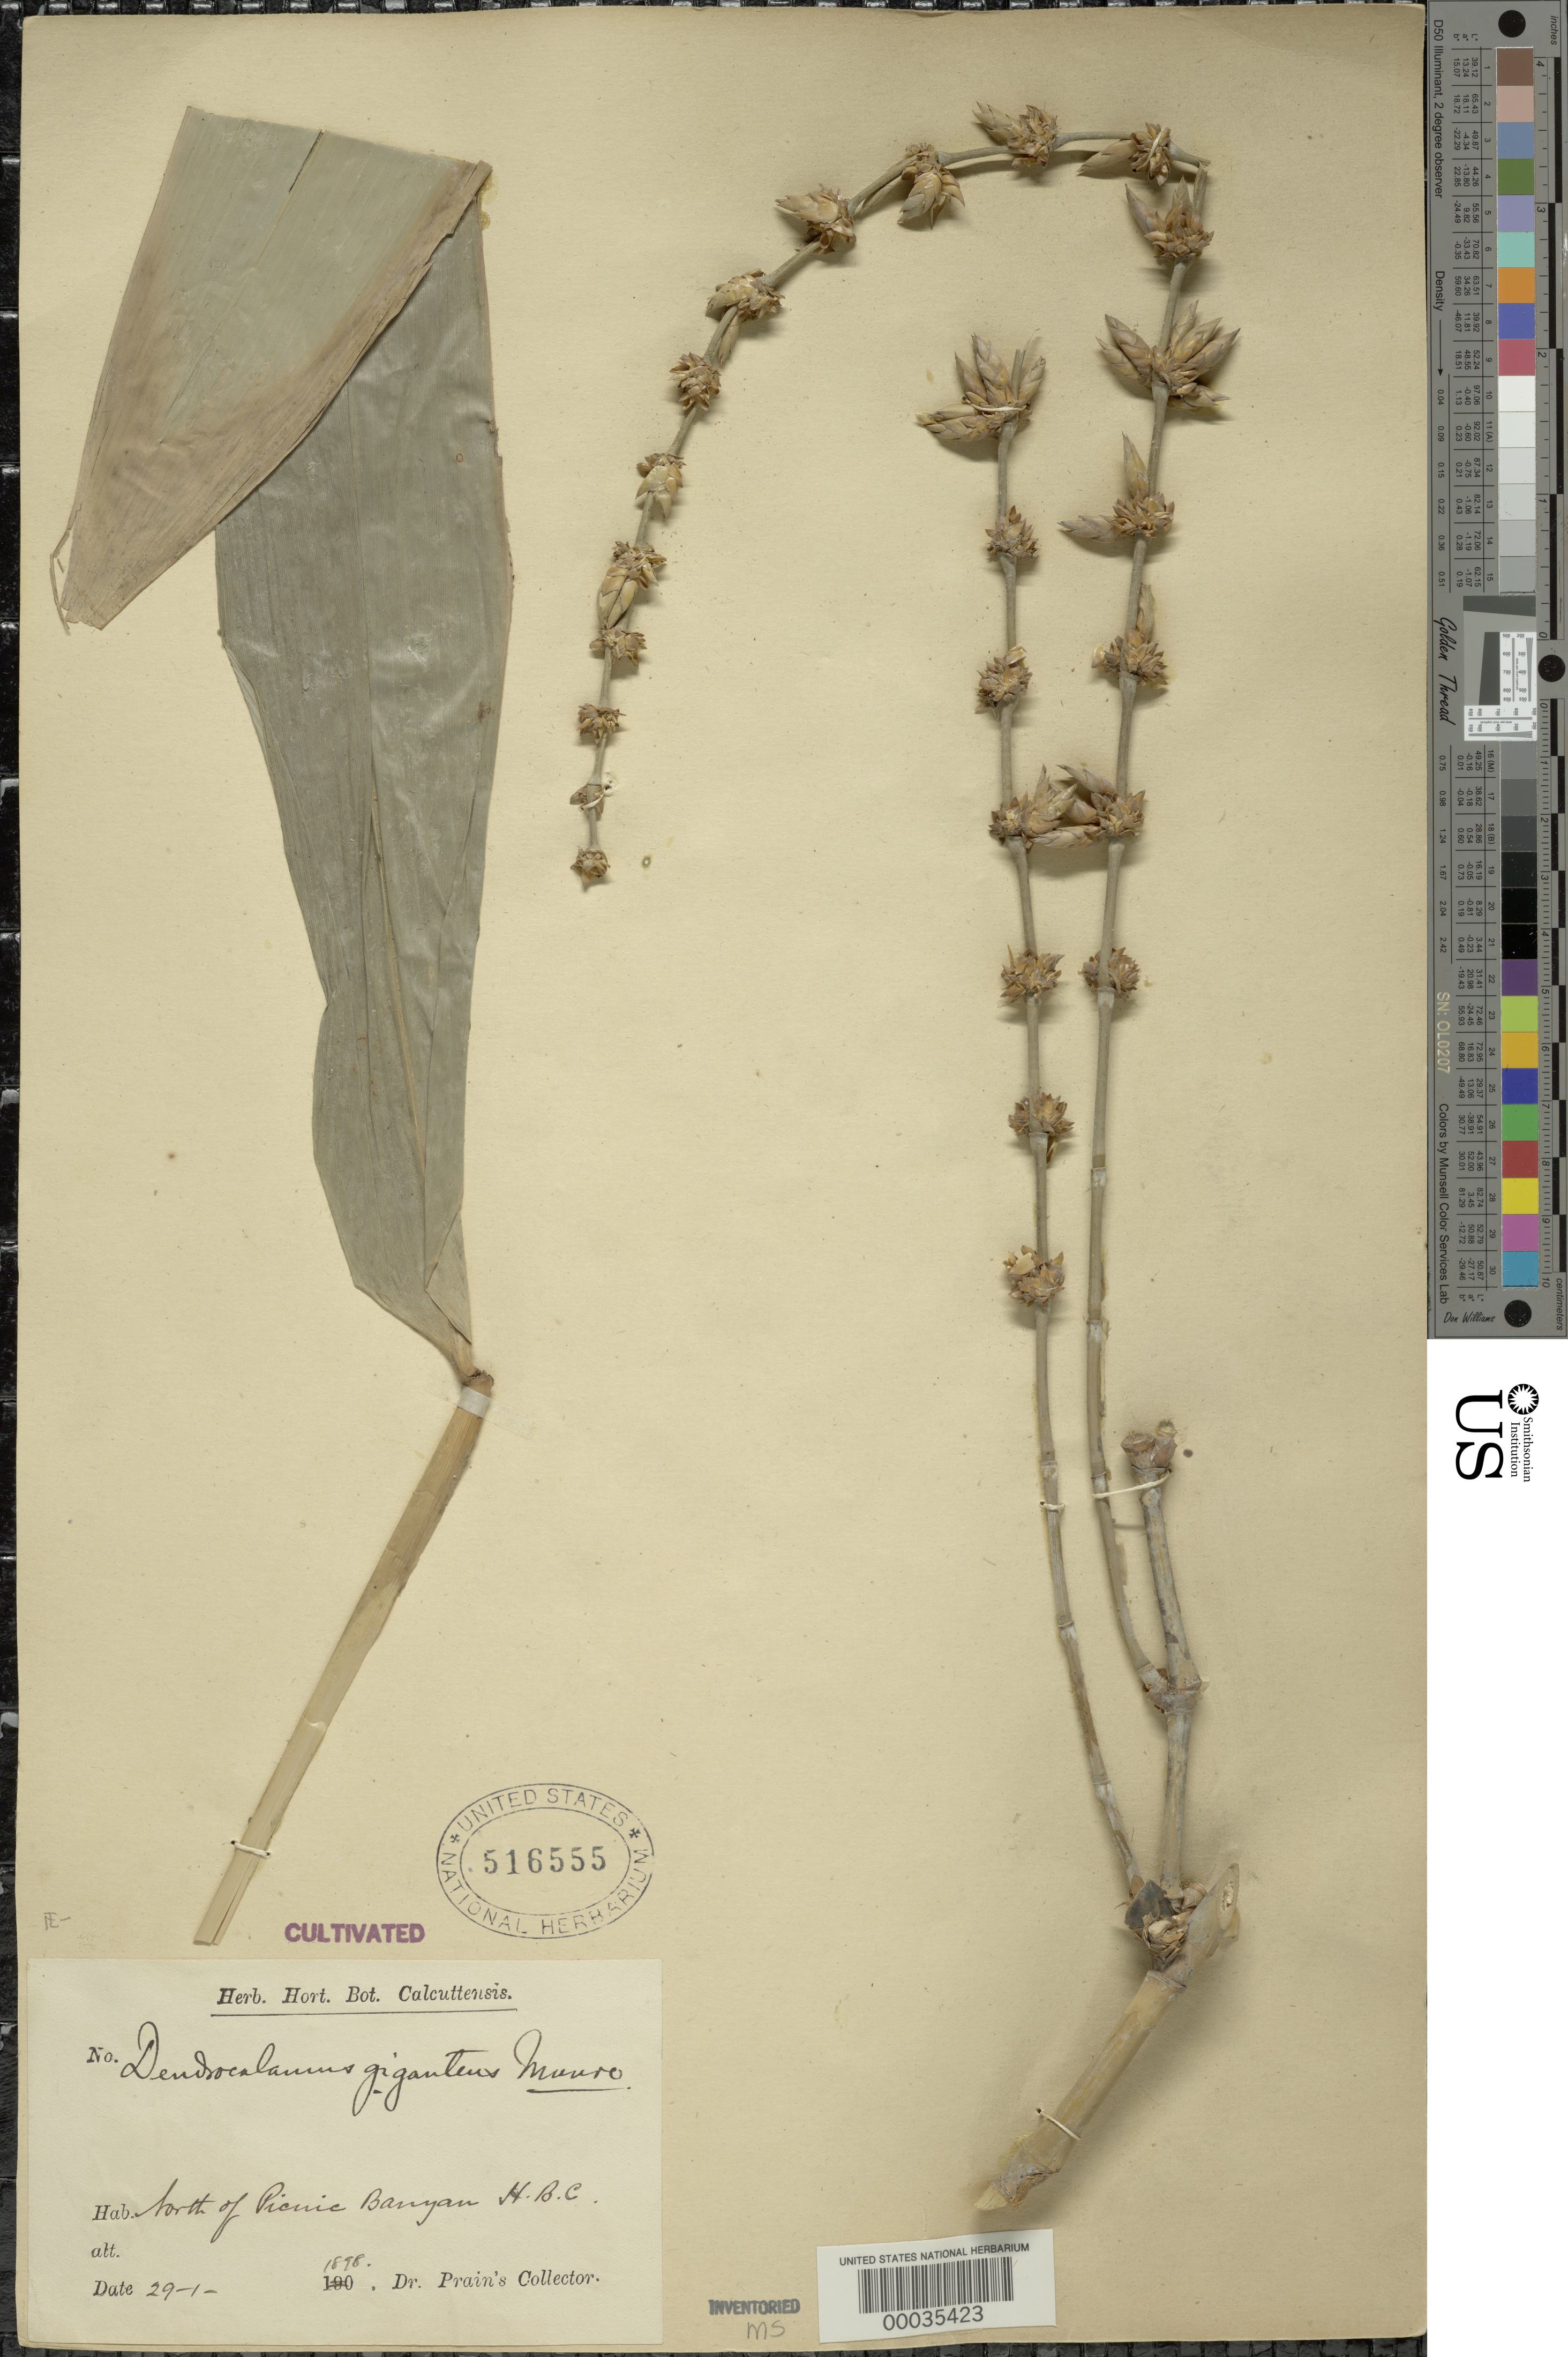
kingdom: Plantae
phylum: Tracheophyta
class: Liliopsida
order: Poales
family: Poaceae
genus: Dendrocalamus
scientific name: Dendrocalamus giganteus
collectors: -- Prain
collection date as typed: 29 Jan 1898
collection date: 1898-01-29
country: India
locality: Calcutta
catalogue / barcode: US 516555